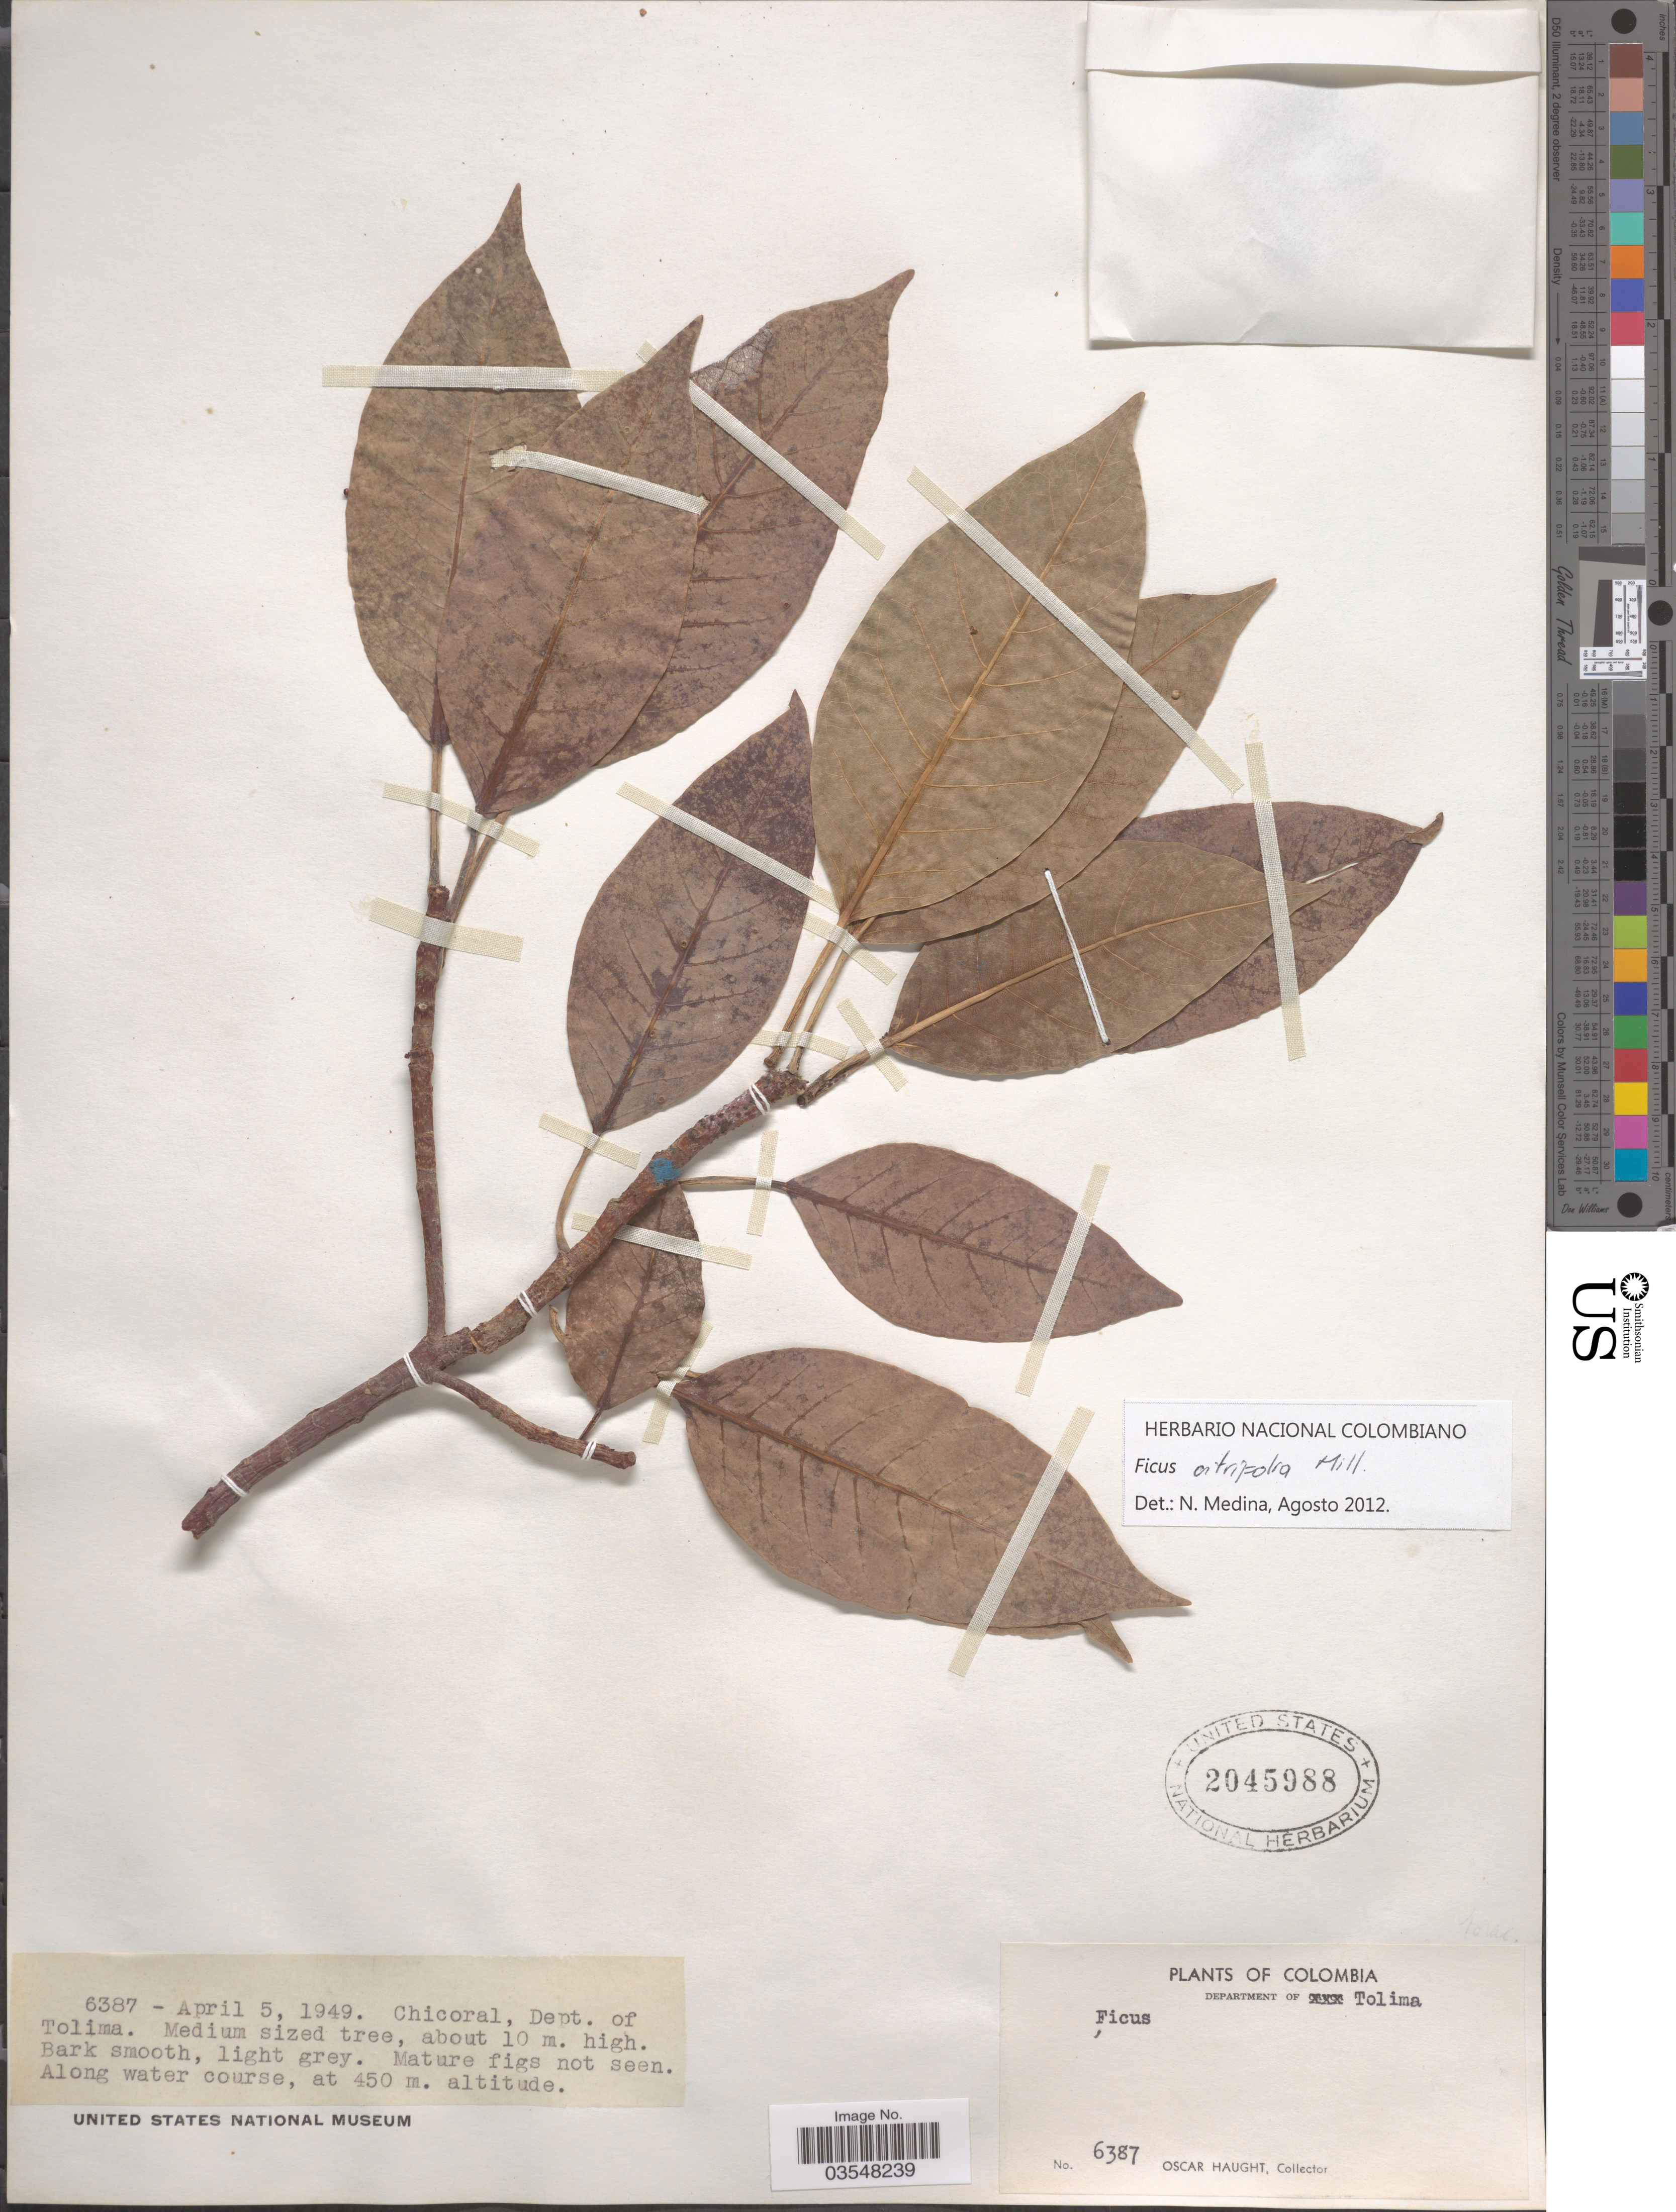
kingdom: Plantae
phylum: Tracheophyta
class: Magnoliopsida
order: Rosales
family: Moraceae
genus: Ficus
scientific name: Ficus citrifolia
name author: Mill.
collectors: O. L. Haught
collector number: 6387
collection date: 1949-04-05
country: Colombia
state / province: Tolima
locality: Chicoral, Department of Tolima.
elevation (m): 450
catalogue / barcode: US 2045988